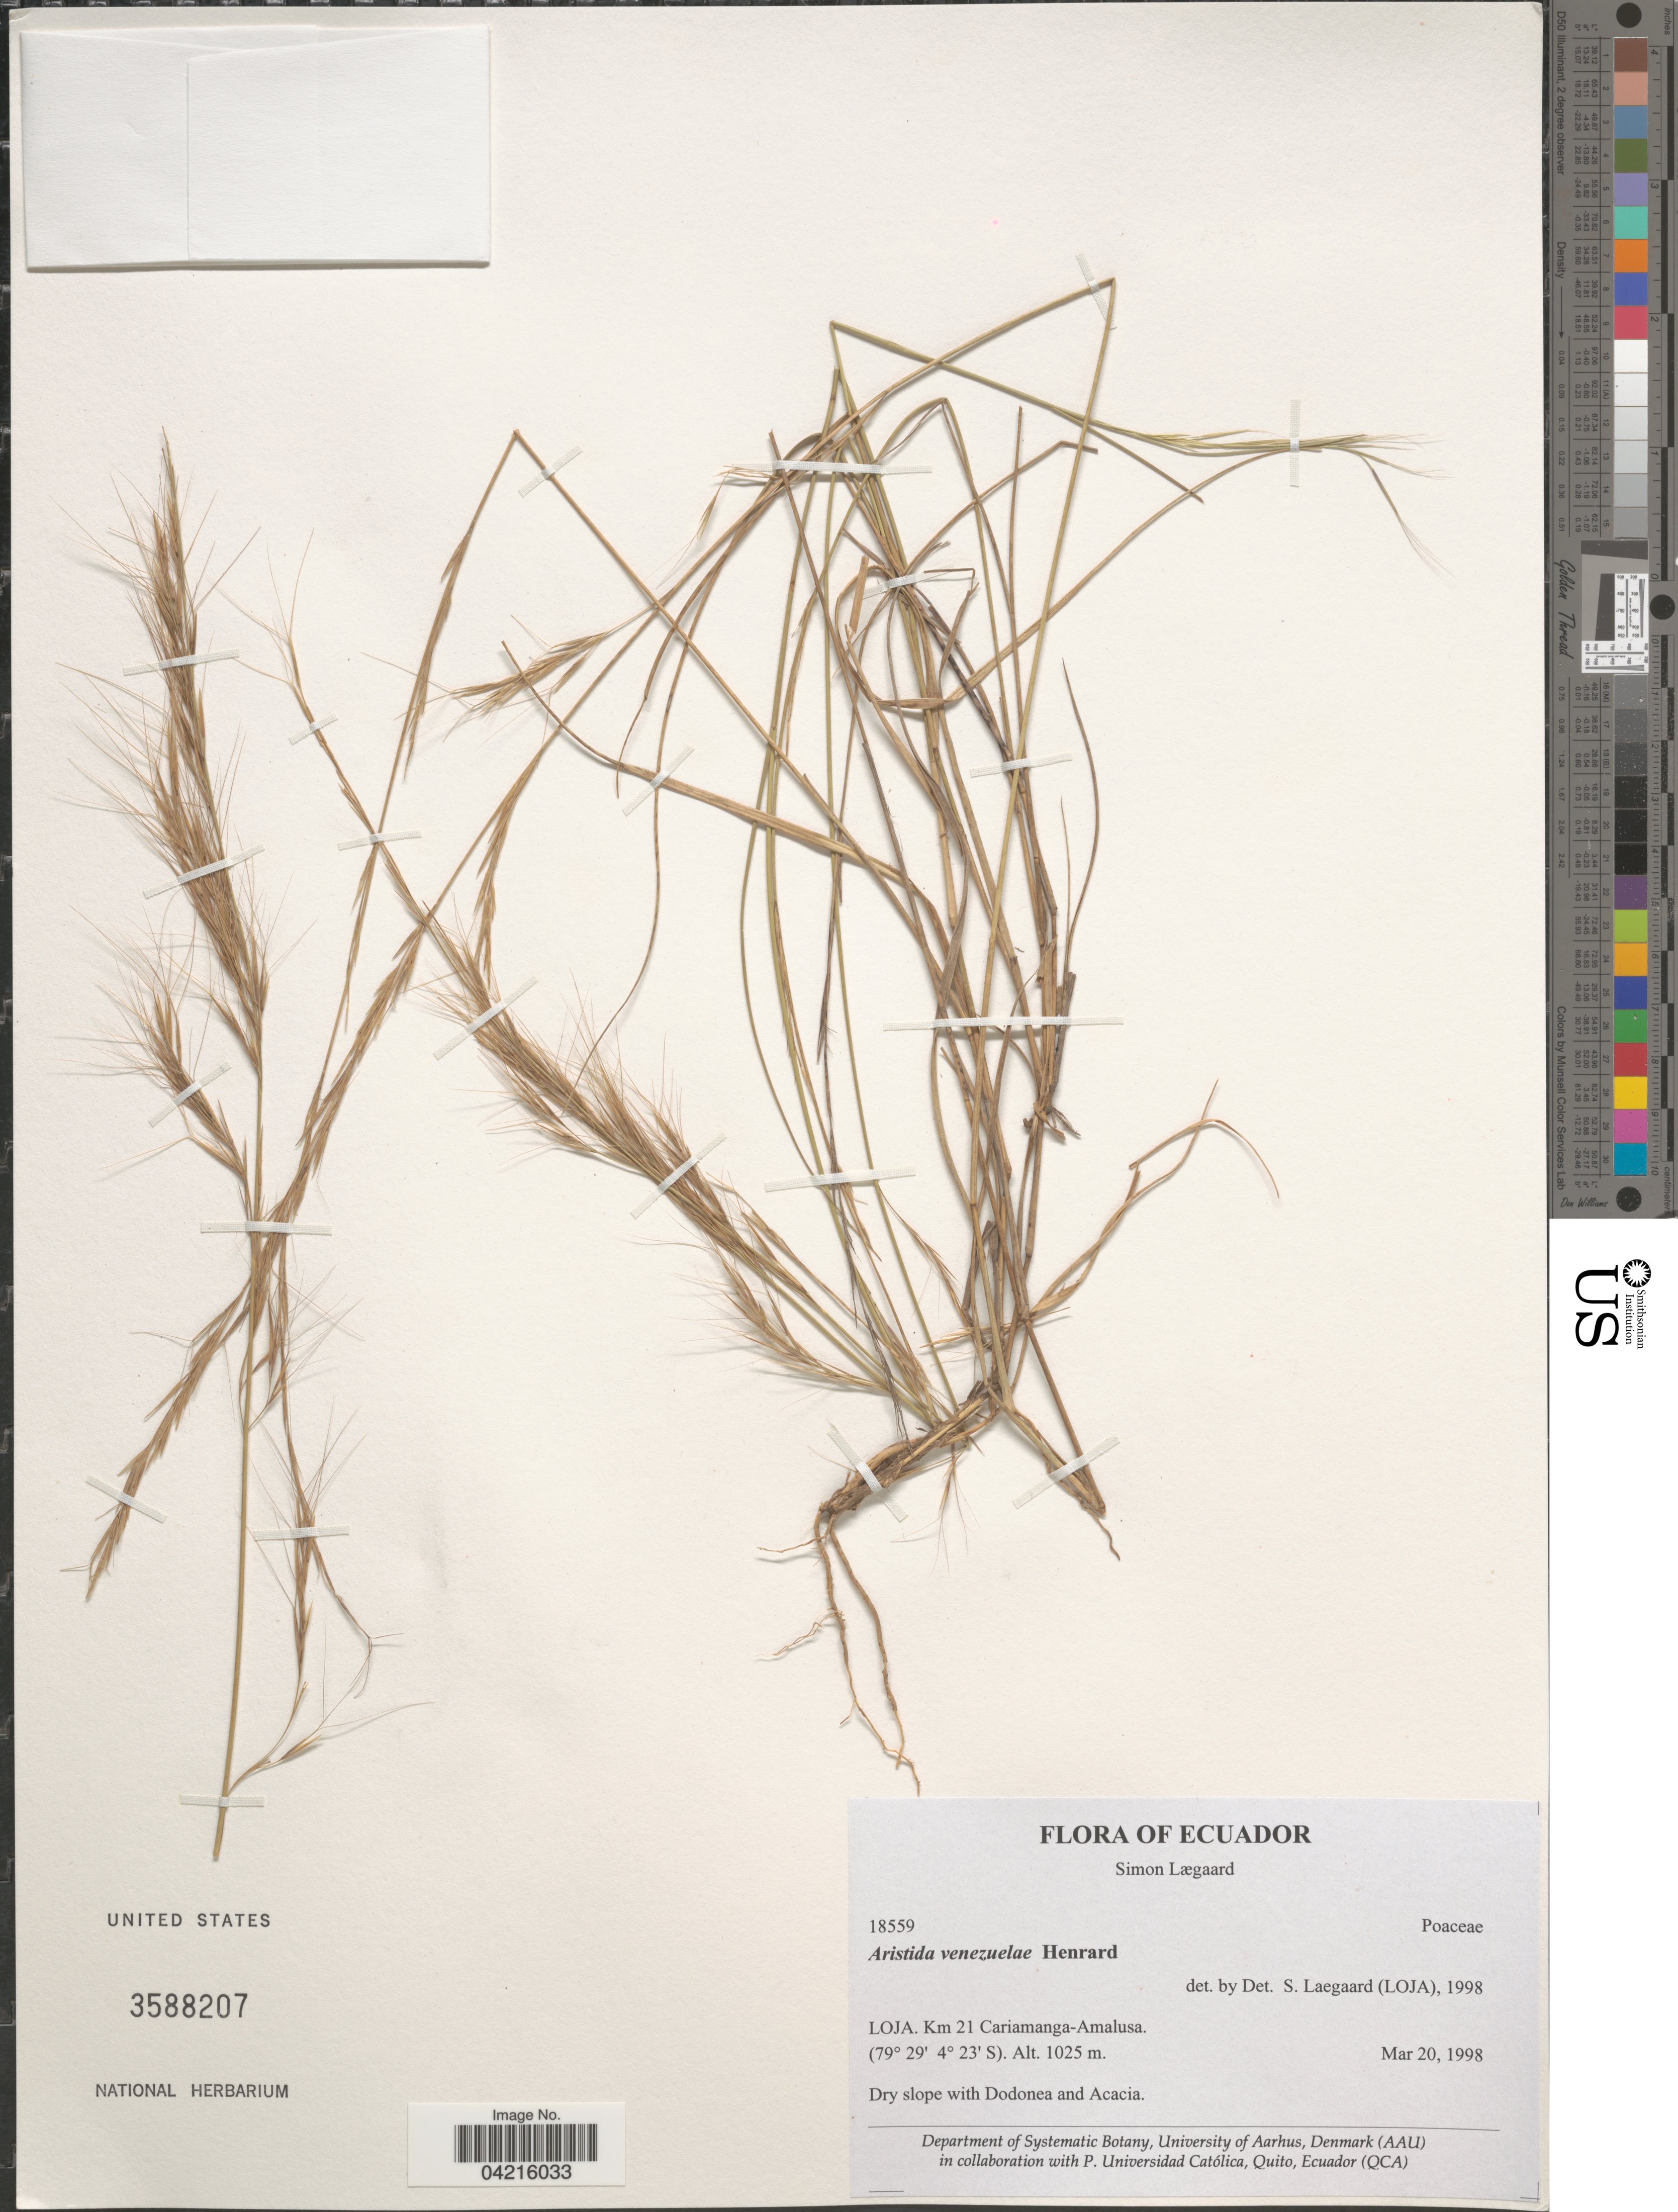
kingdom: Plantae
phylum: Tracheophyta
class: Liliopsida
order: Poales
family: Poaceae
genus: Aristida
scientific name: Aristida venesuelae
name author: Henr.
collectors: S. Lægaard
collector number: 18559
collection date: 1998-03-20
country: Ecuador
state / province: Loja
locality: Km 21 Cariamanga-Amalusa. Dry slope.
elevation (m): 1025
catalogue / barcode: US 3588207